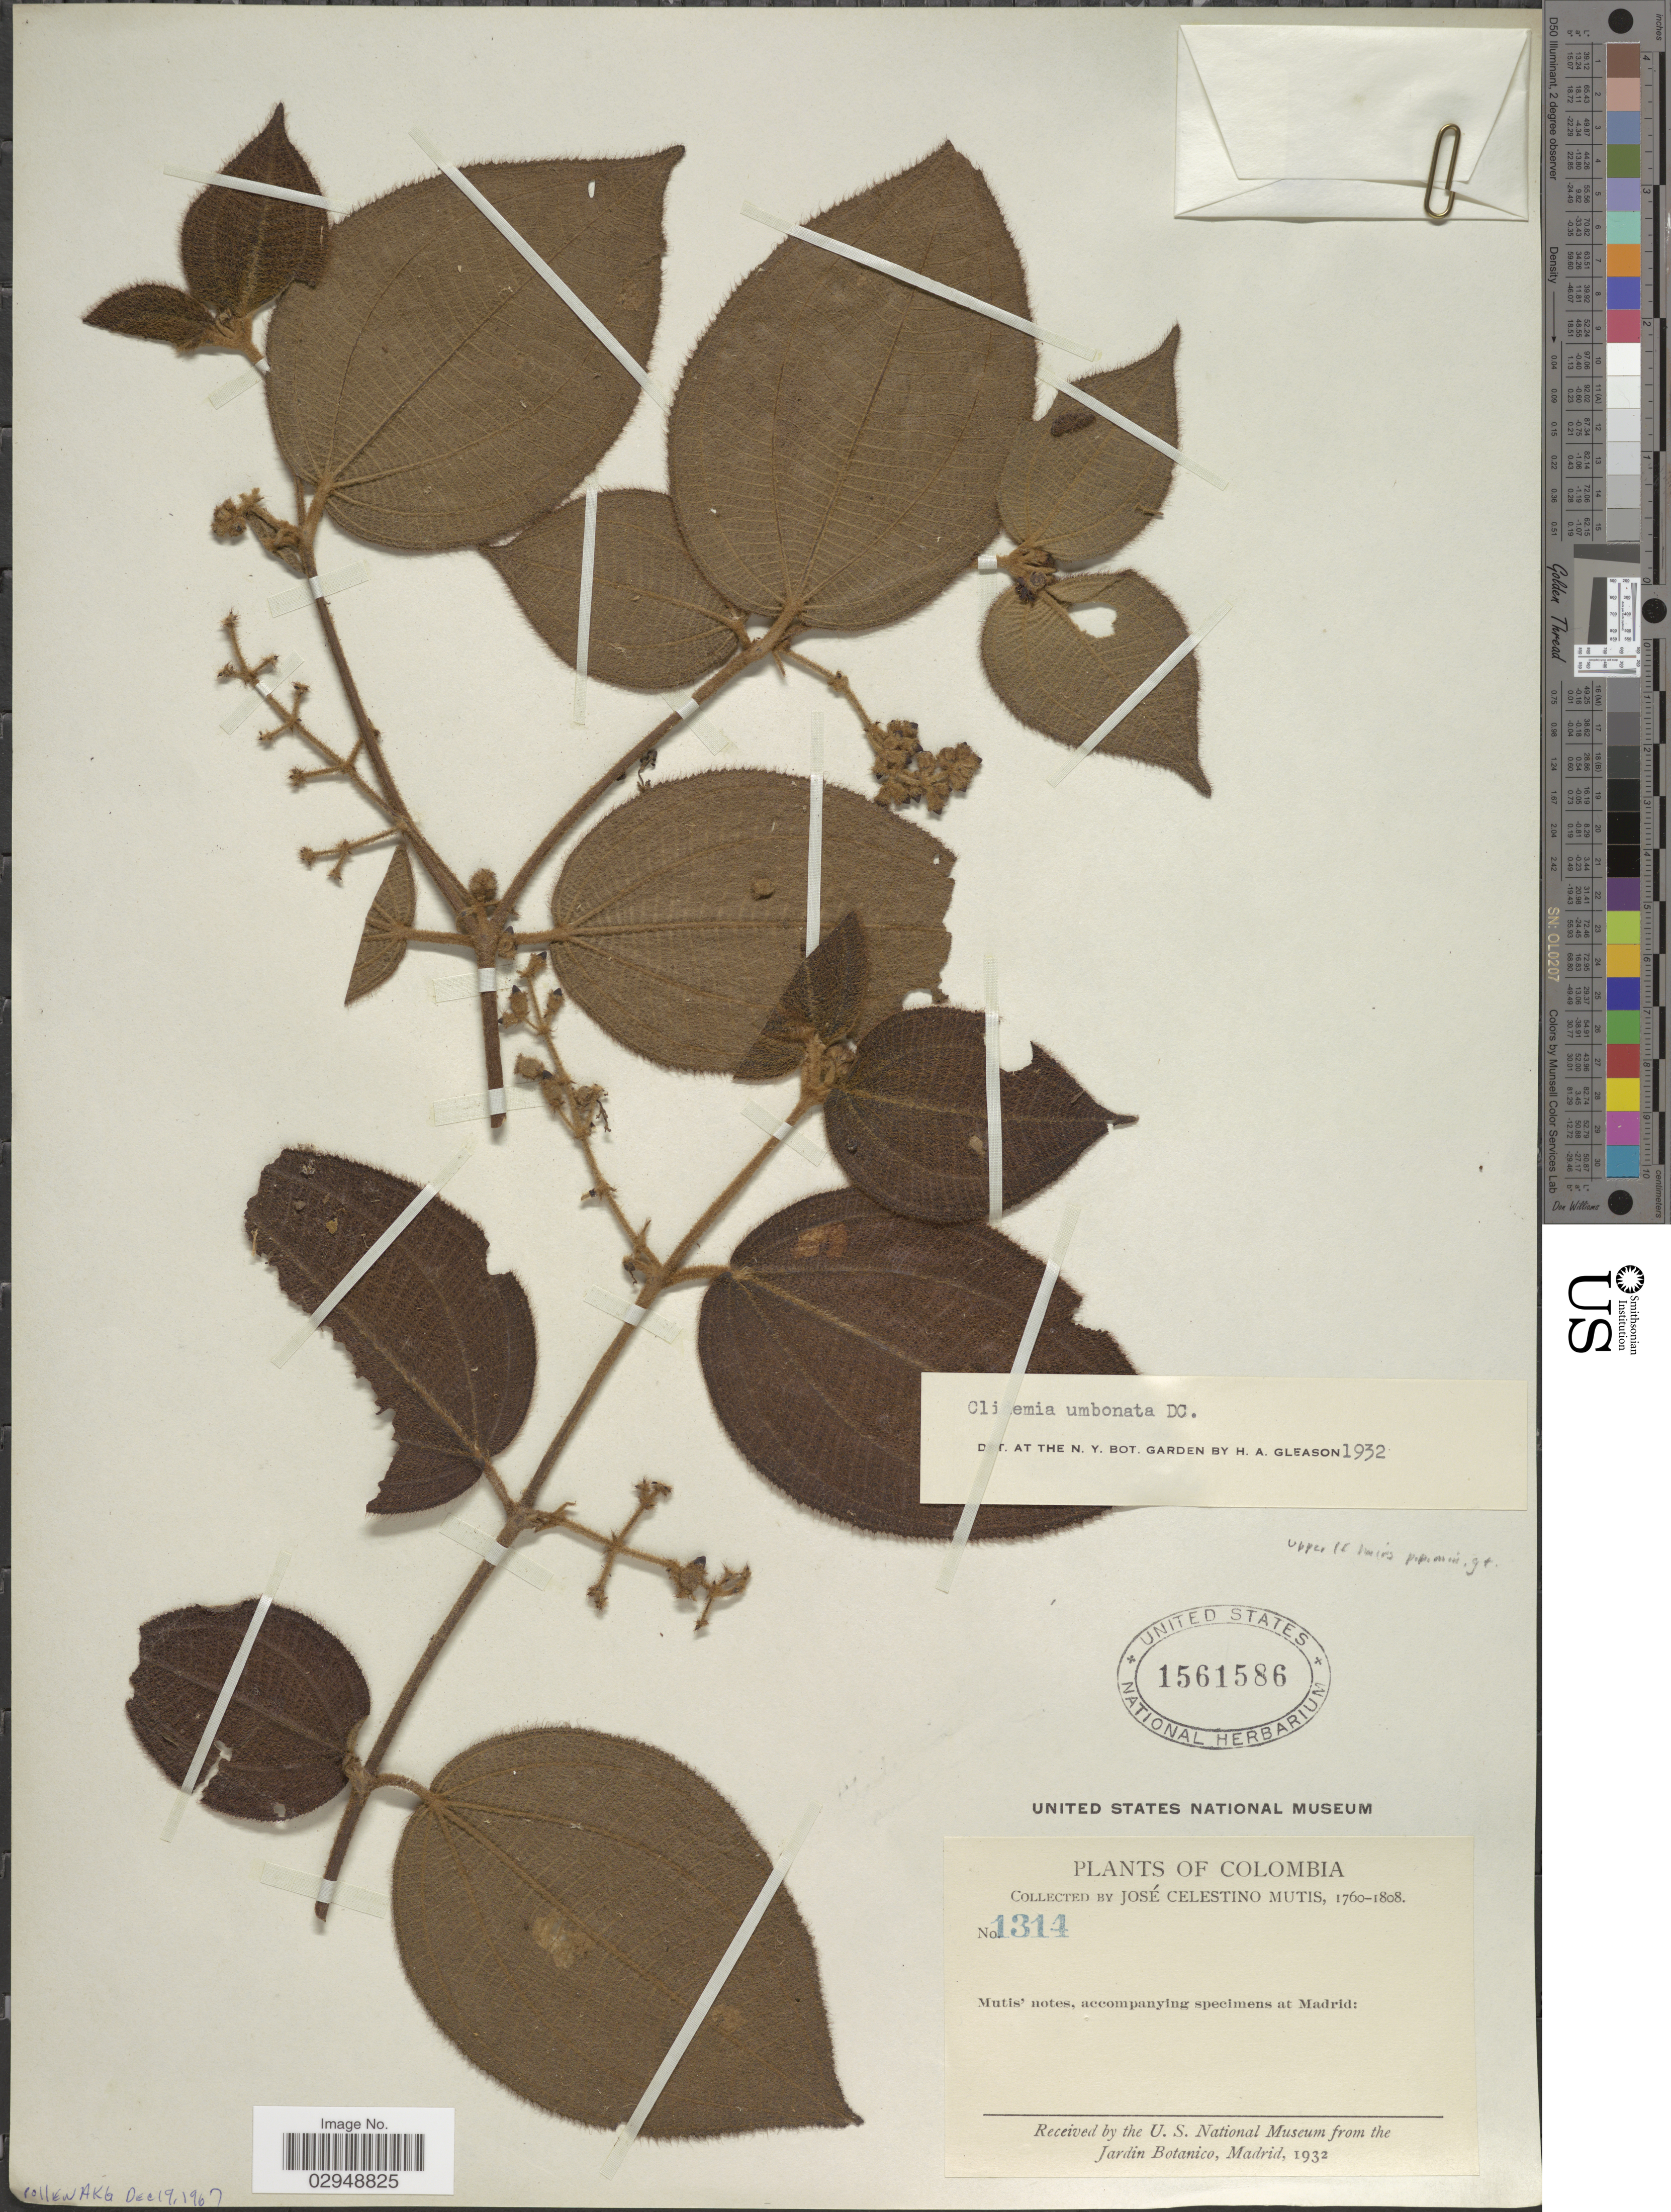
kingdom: Plantae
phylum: Tracheophyta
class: Magnoliopsida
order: Myrtales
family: Melastomataceae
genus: Clidemia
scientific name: Clidemia capitellata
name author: (Bonpl.) D. Don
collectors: J. C. B. Mutis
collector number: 1314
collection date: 1760/1808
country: Colombia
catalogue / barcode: US 1561586